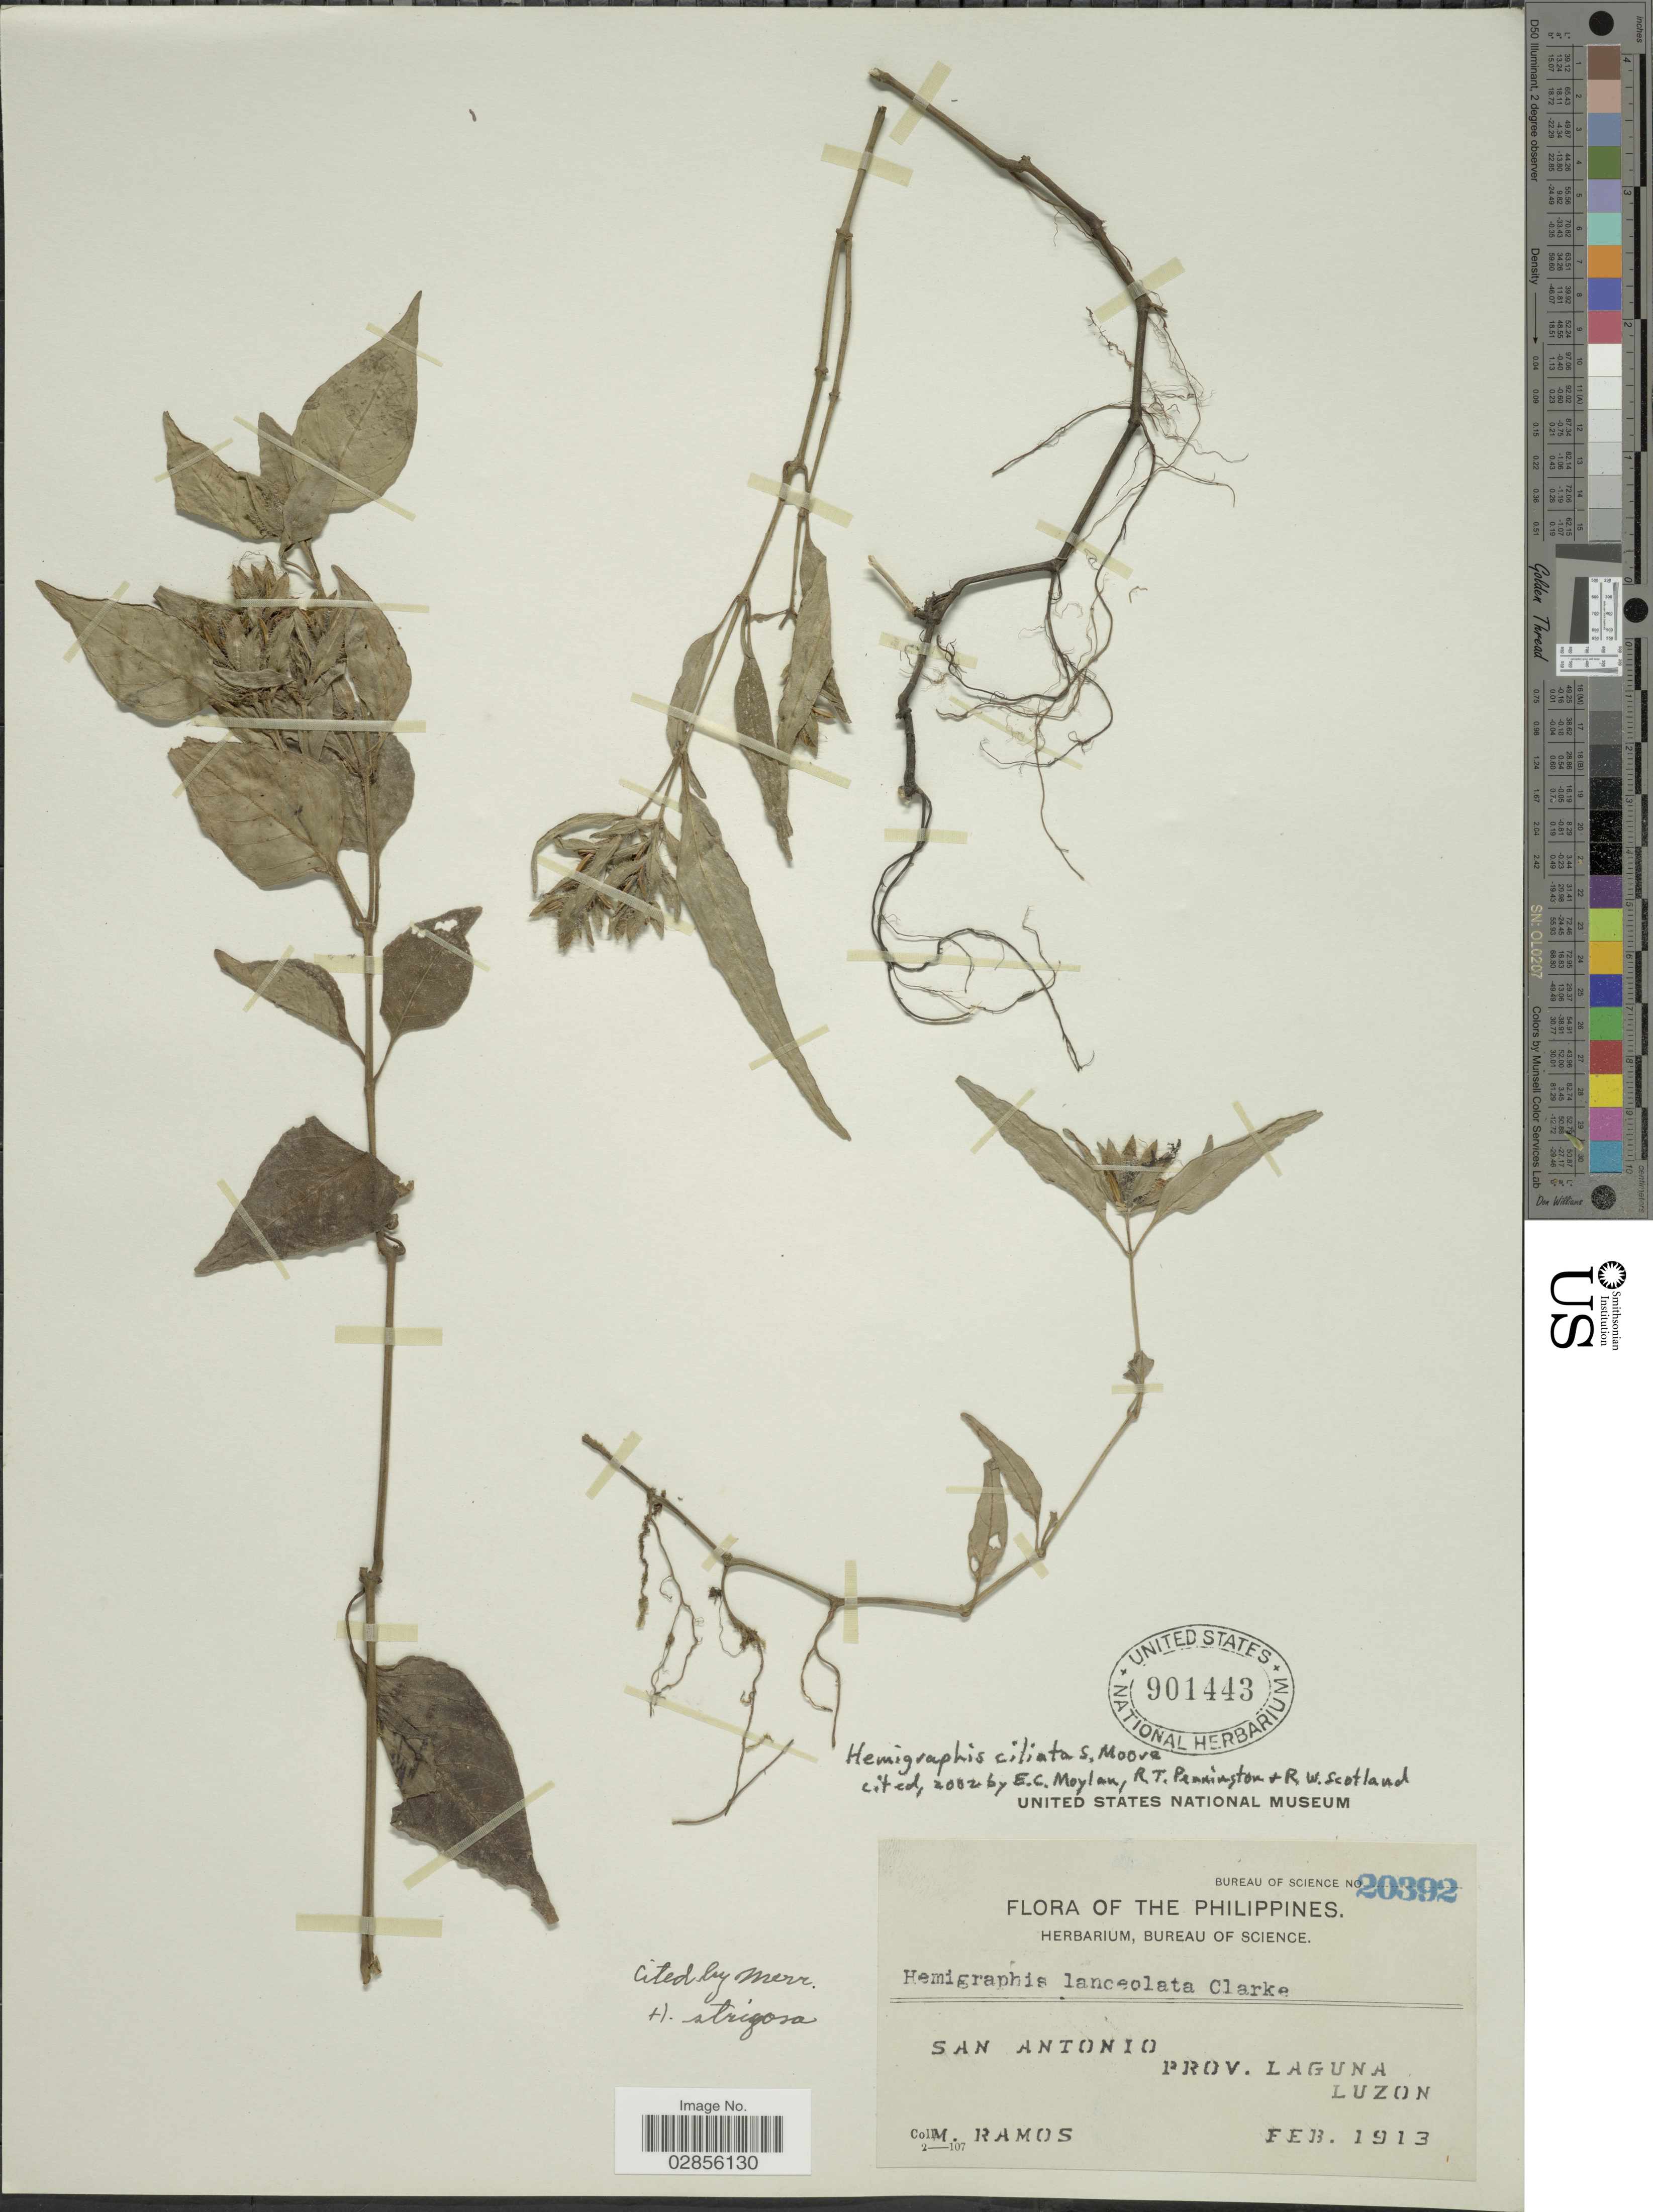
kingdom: Plantae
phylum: Tracheophyta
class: Magnoliopsida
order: Lamiales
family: Acanthaceae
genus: Hemigraphis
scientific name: Hemigraphis ciliata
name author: S. Moore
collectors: M. Ramos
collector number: Bureau of Science 20392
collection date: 1913-02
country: Philippines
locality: San Antonio. Prov. Laguna. Luzon.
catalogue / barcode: US 901443